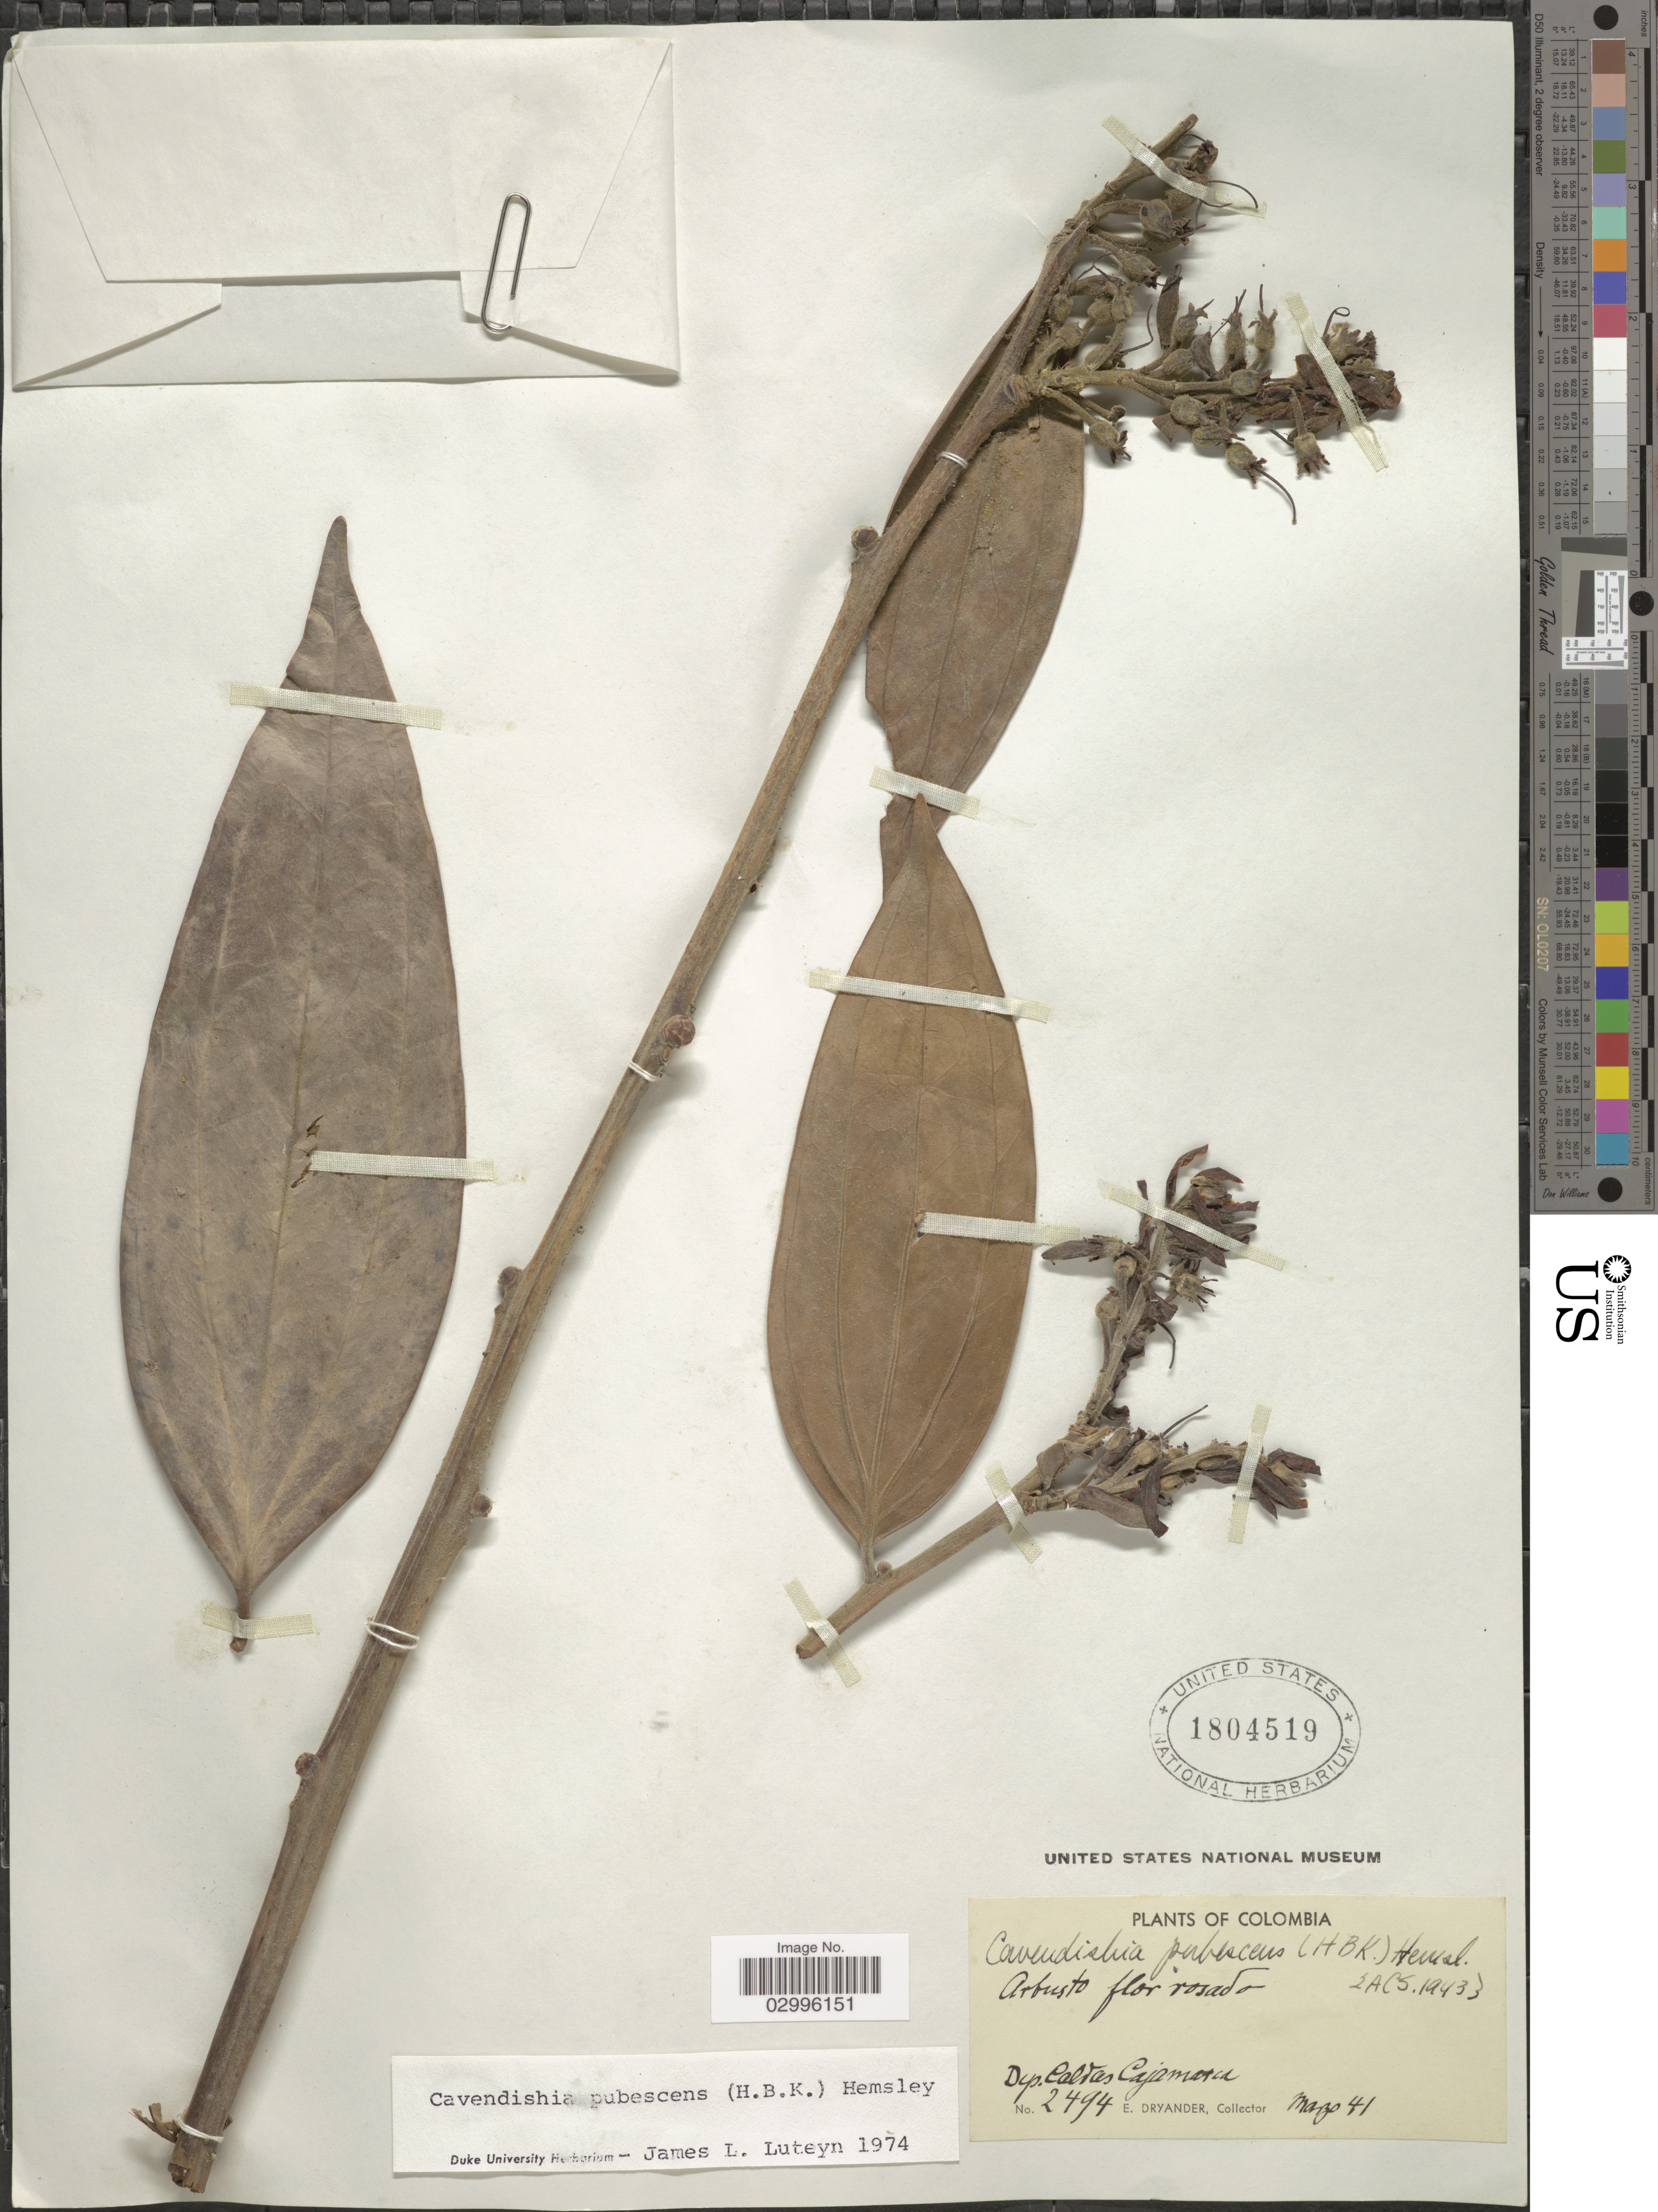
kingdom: Plantae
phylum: Tracheophyta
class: Magnoliopsida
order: Ericales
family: Ericaceae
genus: Cavendishia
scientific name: Cavendishia pubescens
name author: (Kunth) Hemsl.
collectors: E. Dryander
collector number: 2494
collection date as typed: Transcribed d/m/y: /3/41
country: Colombia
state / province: Caldas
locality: Dep. Caldas Cajamarca.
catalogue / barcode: US 1804519